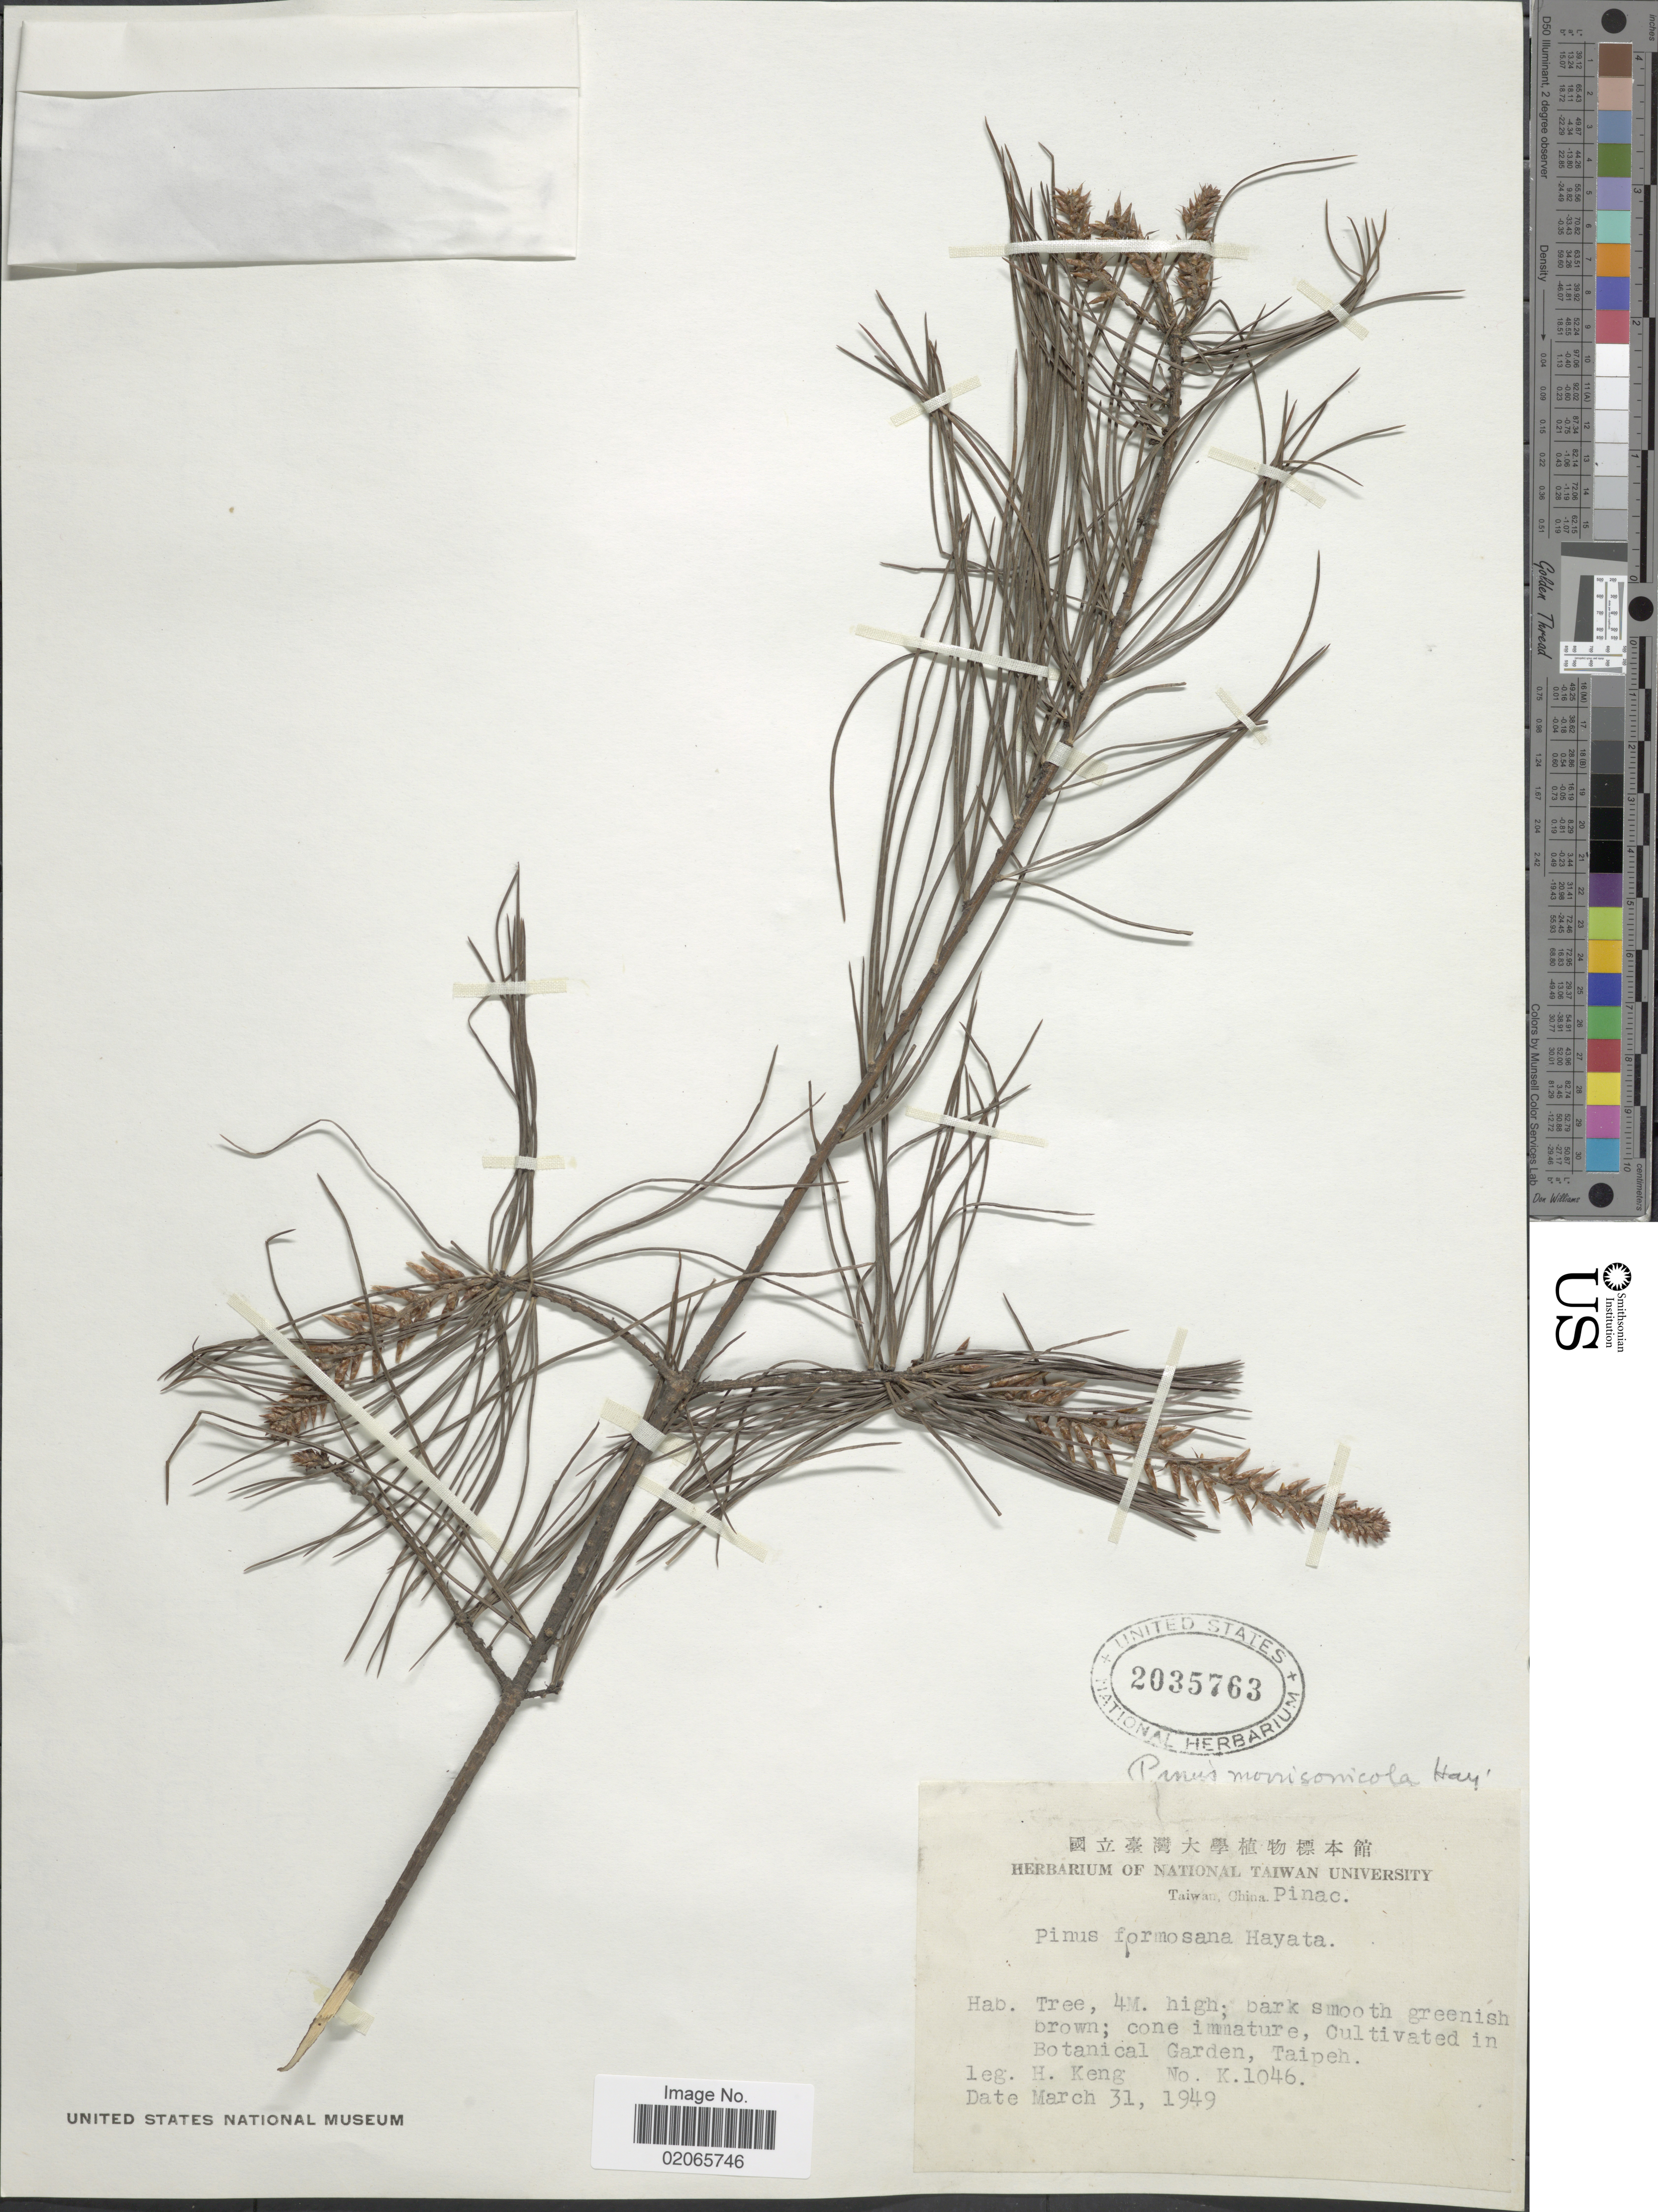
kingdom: Plantae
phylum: Tracheophyta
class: Pinopsida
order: Pinales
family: Pinaceae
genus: Pinus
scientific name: Pinus parviflora var. morrisonicola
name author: (Hayata) C.L. Wu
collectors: H. Keng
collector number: K.1046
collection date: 1949-03-31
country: Taiwan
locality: Cultivated in Botanical Garden, Taipeh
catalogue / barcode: US 2035763